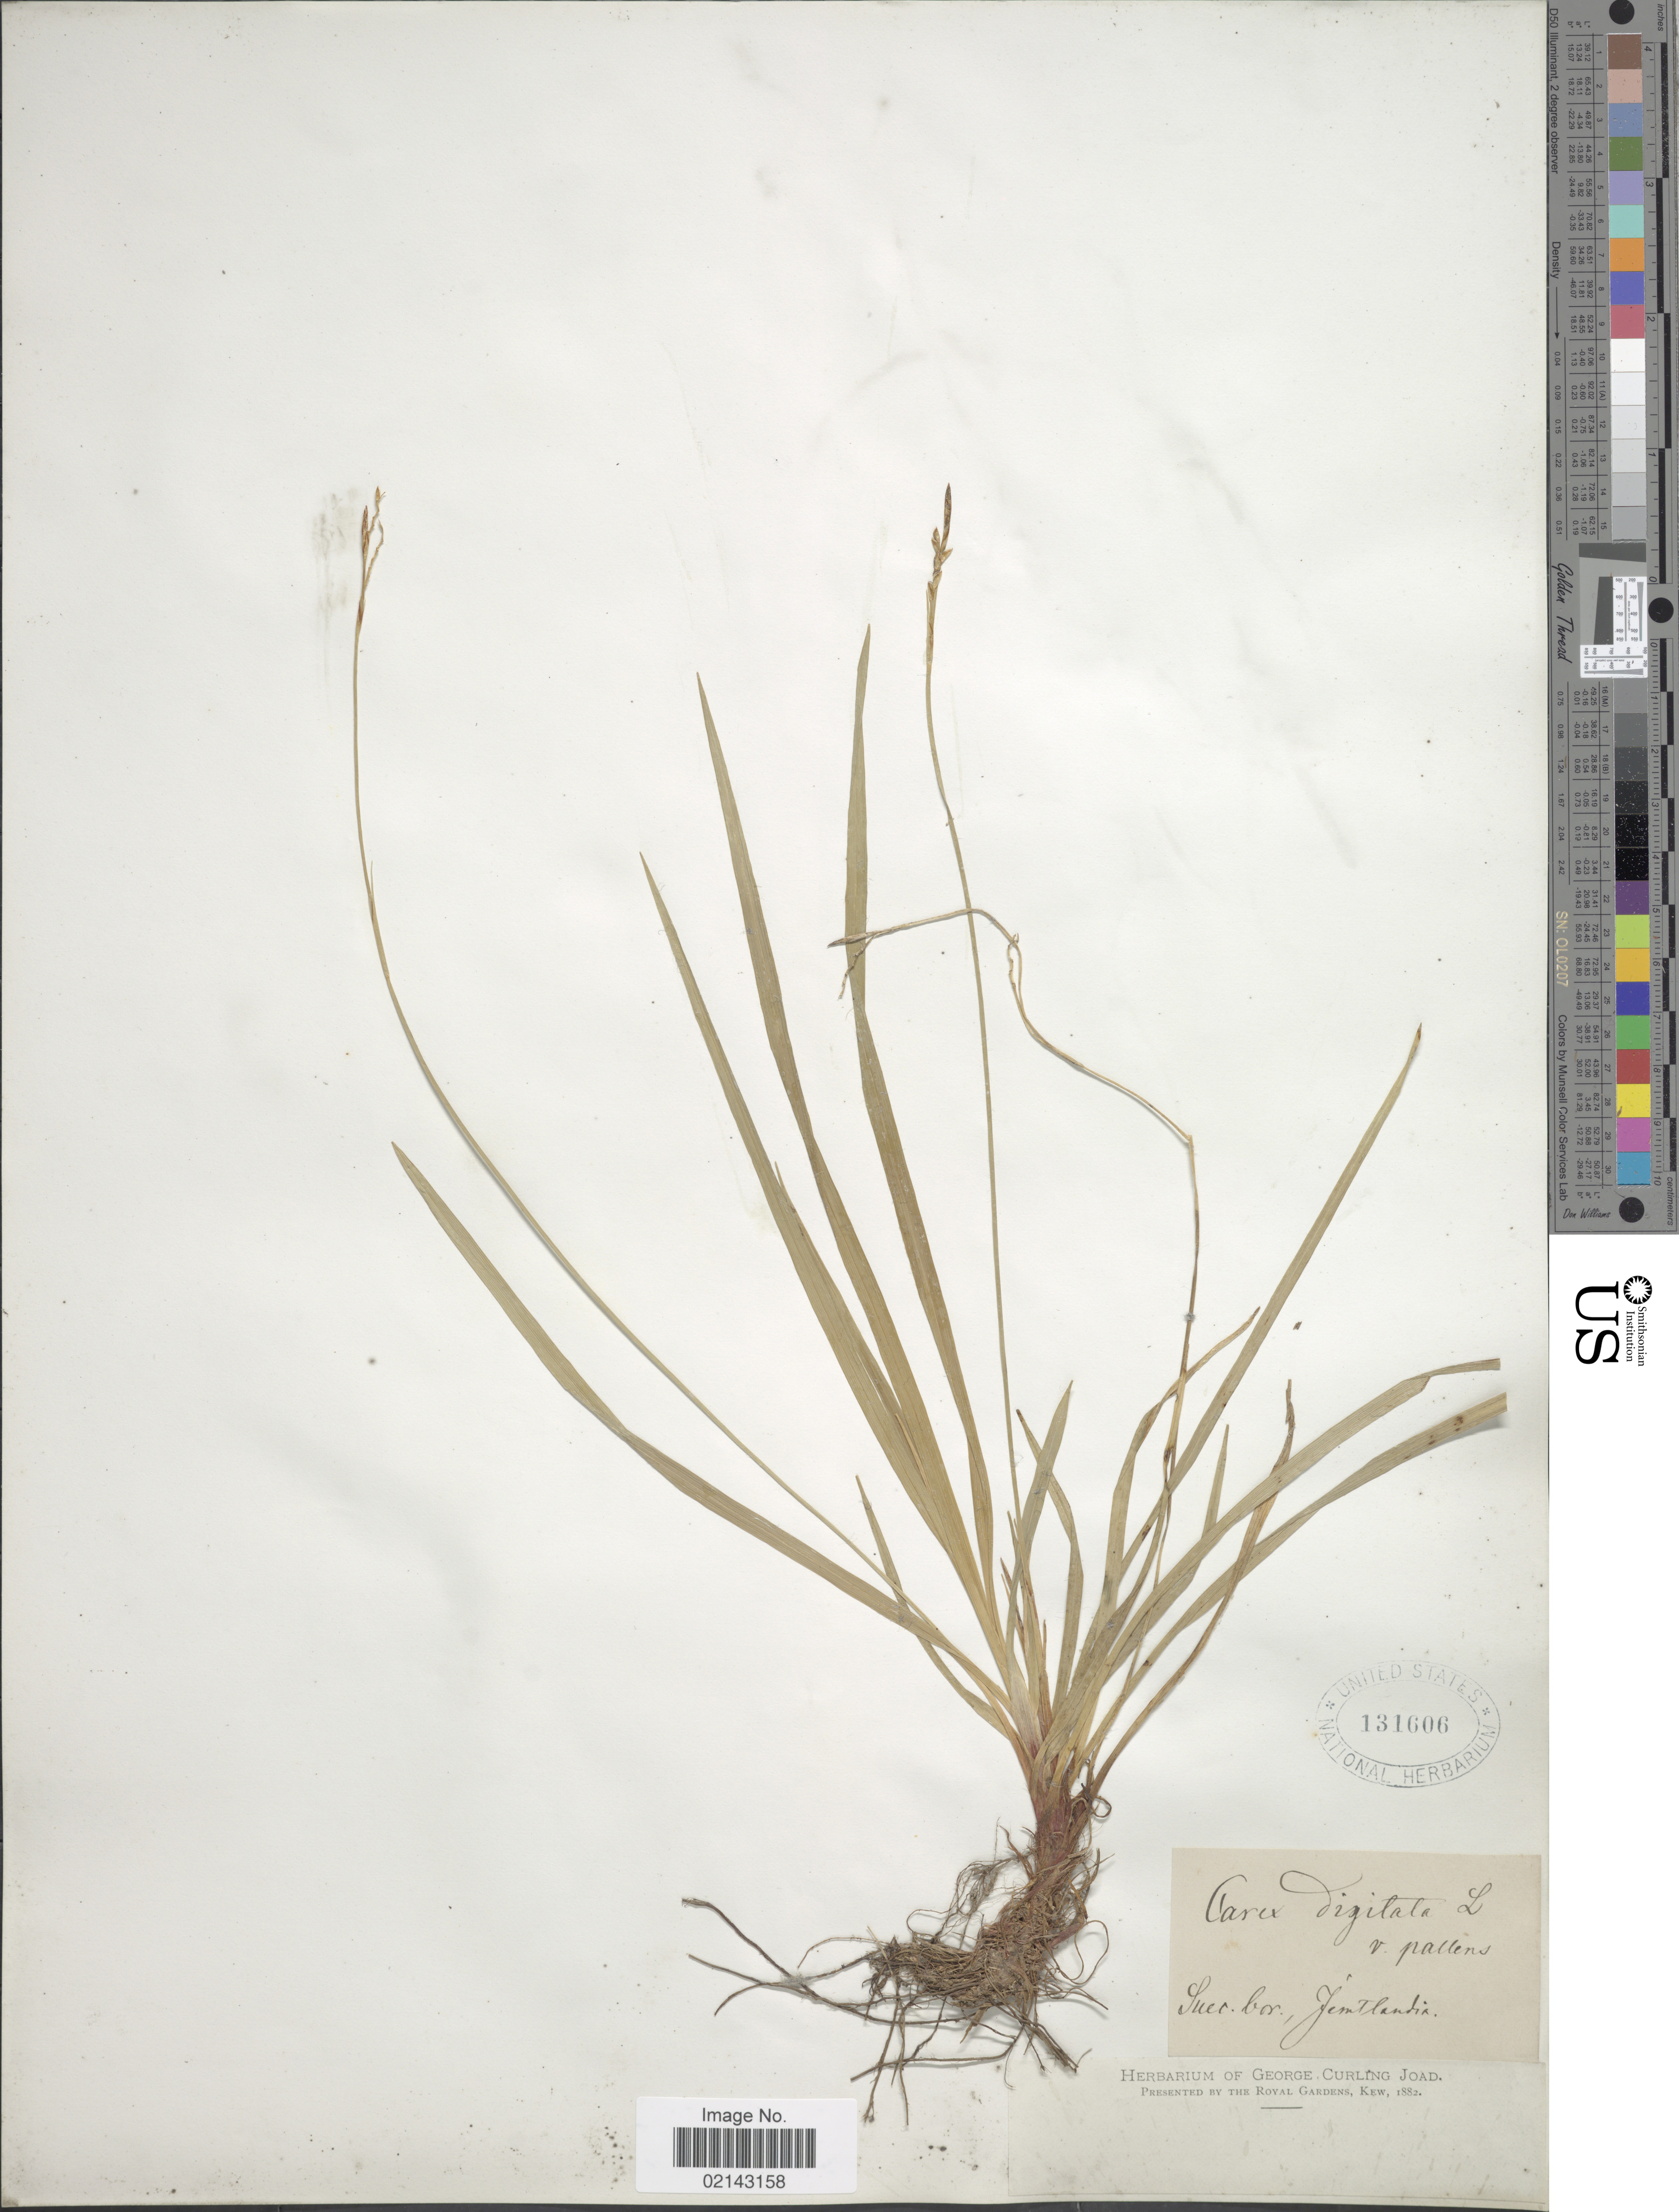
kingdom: Plantae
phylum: Tracheophyta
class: Liliopsida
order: Poales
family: Cyperaceae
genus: Carex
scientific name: Carex digitata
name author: L.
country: Sweden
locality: Suec. bor., Jemtlandia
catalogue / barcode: US 131606